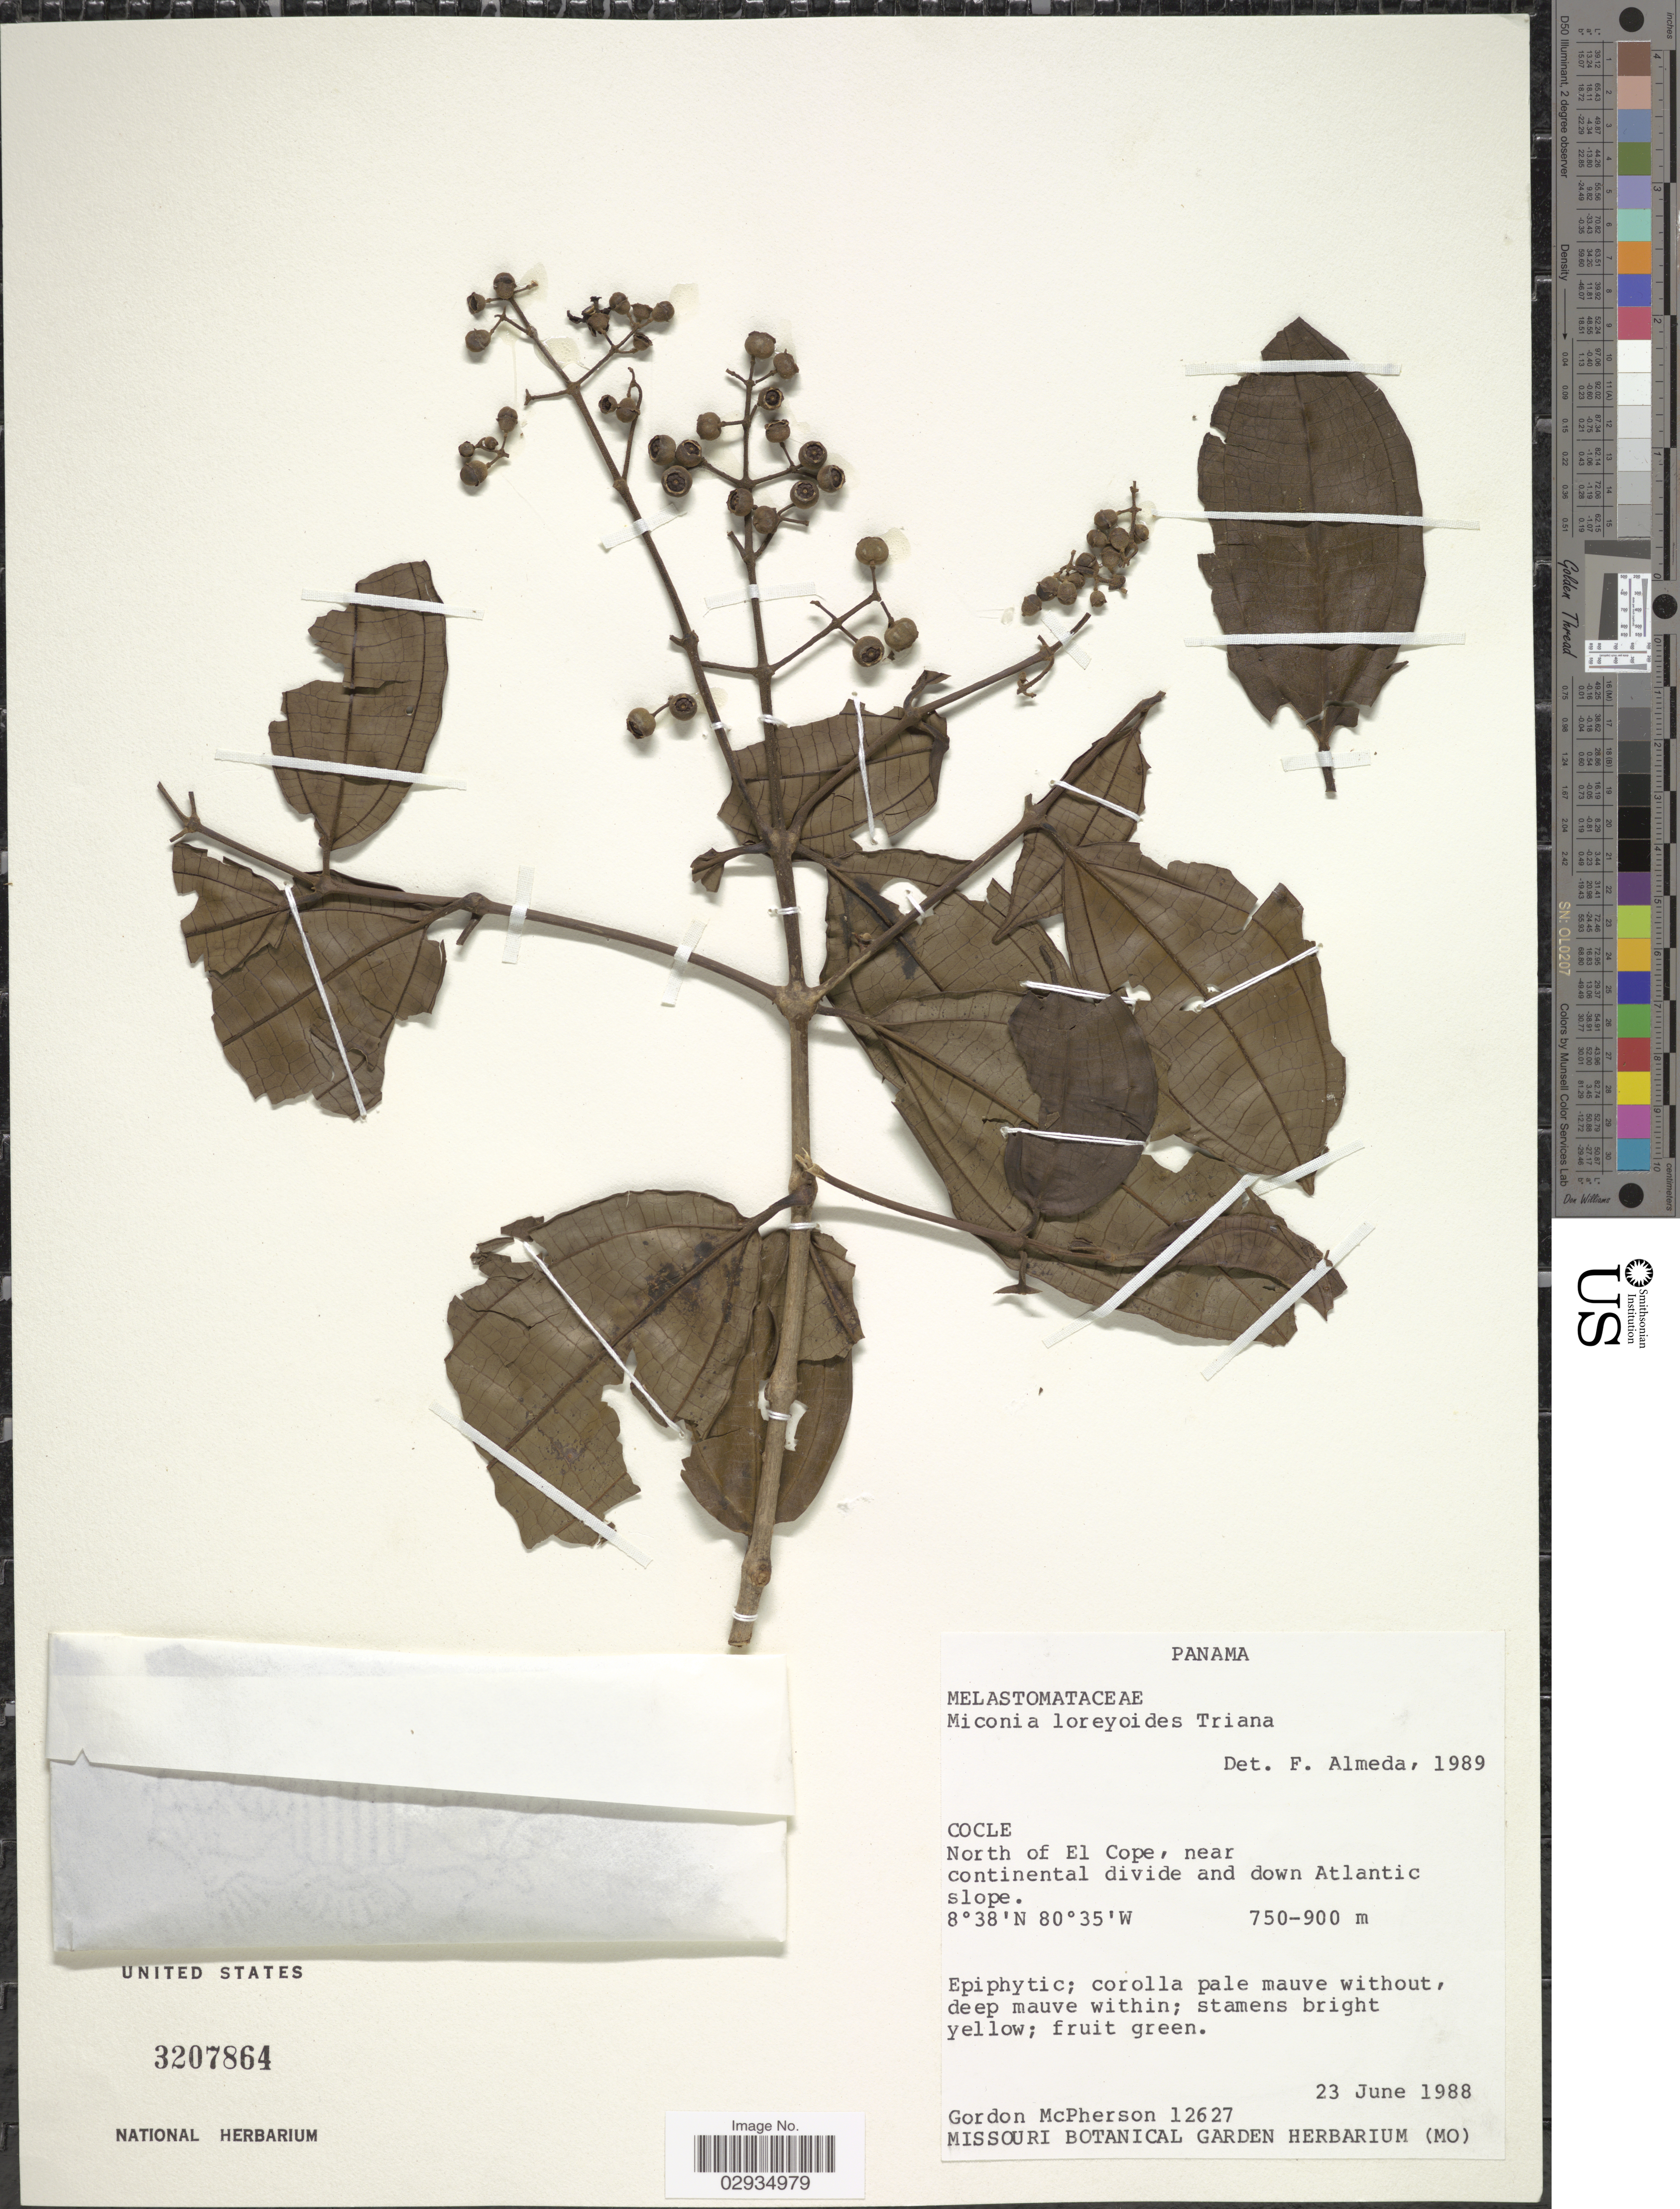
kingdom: Plantae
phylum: Tracheophyta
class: Magnoliopsida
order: Myrtales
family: Melastomataceae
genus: Miconia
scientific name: Miconia loreyoides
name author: Triana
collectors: G. McPherson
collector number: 12627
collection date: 1988-06-23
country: Panama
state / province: Coclé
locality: North of El Cope, near continental divide and down Atlantic slope.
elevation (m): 750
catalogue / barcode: US 3207864